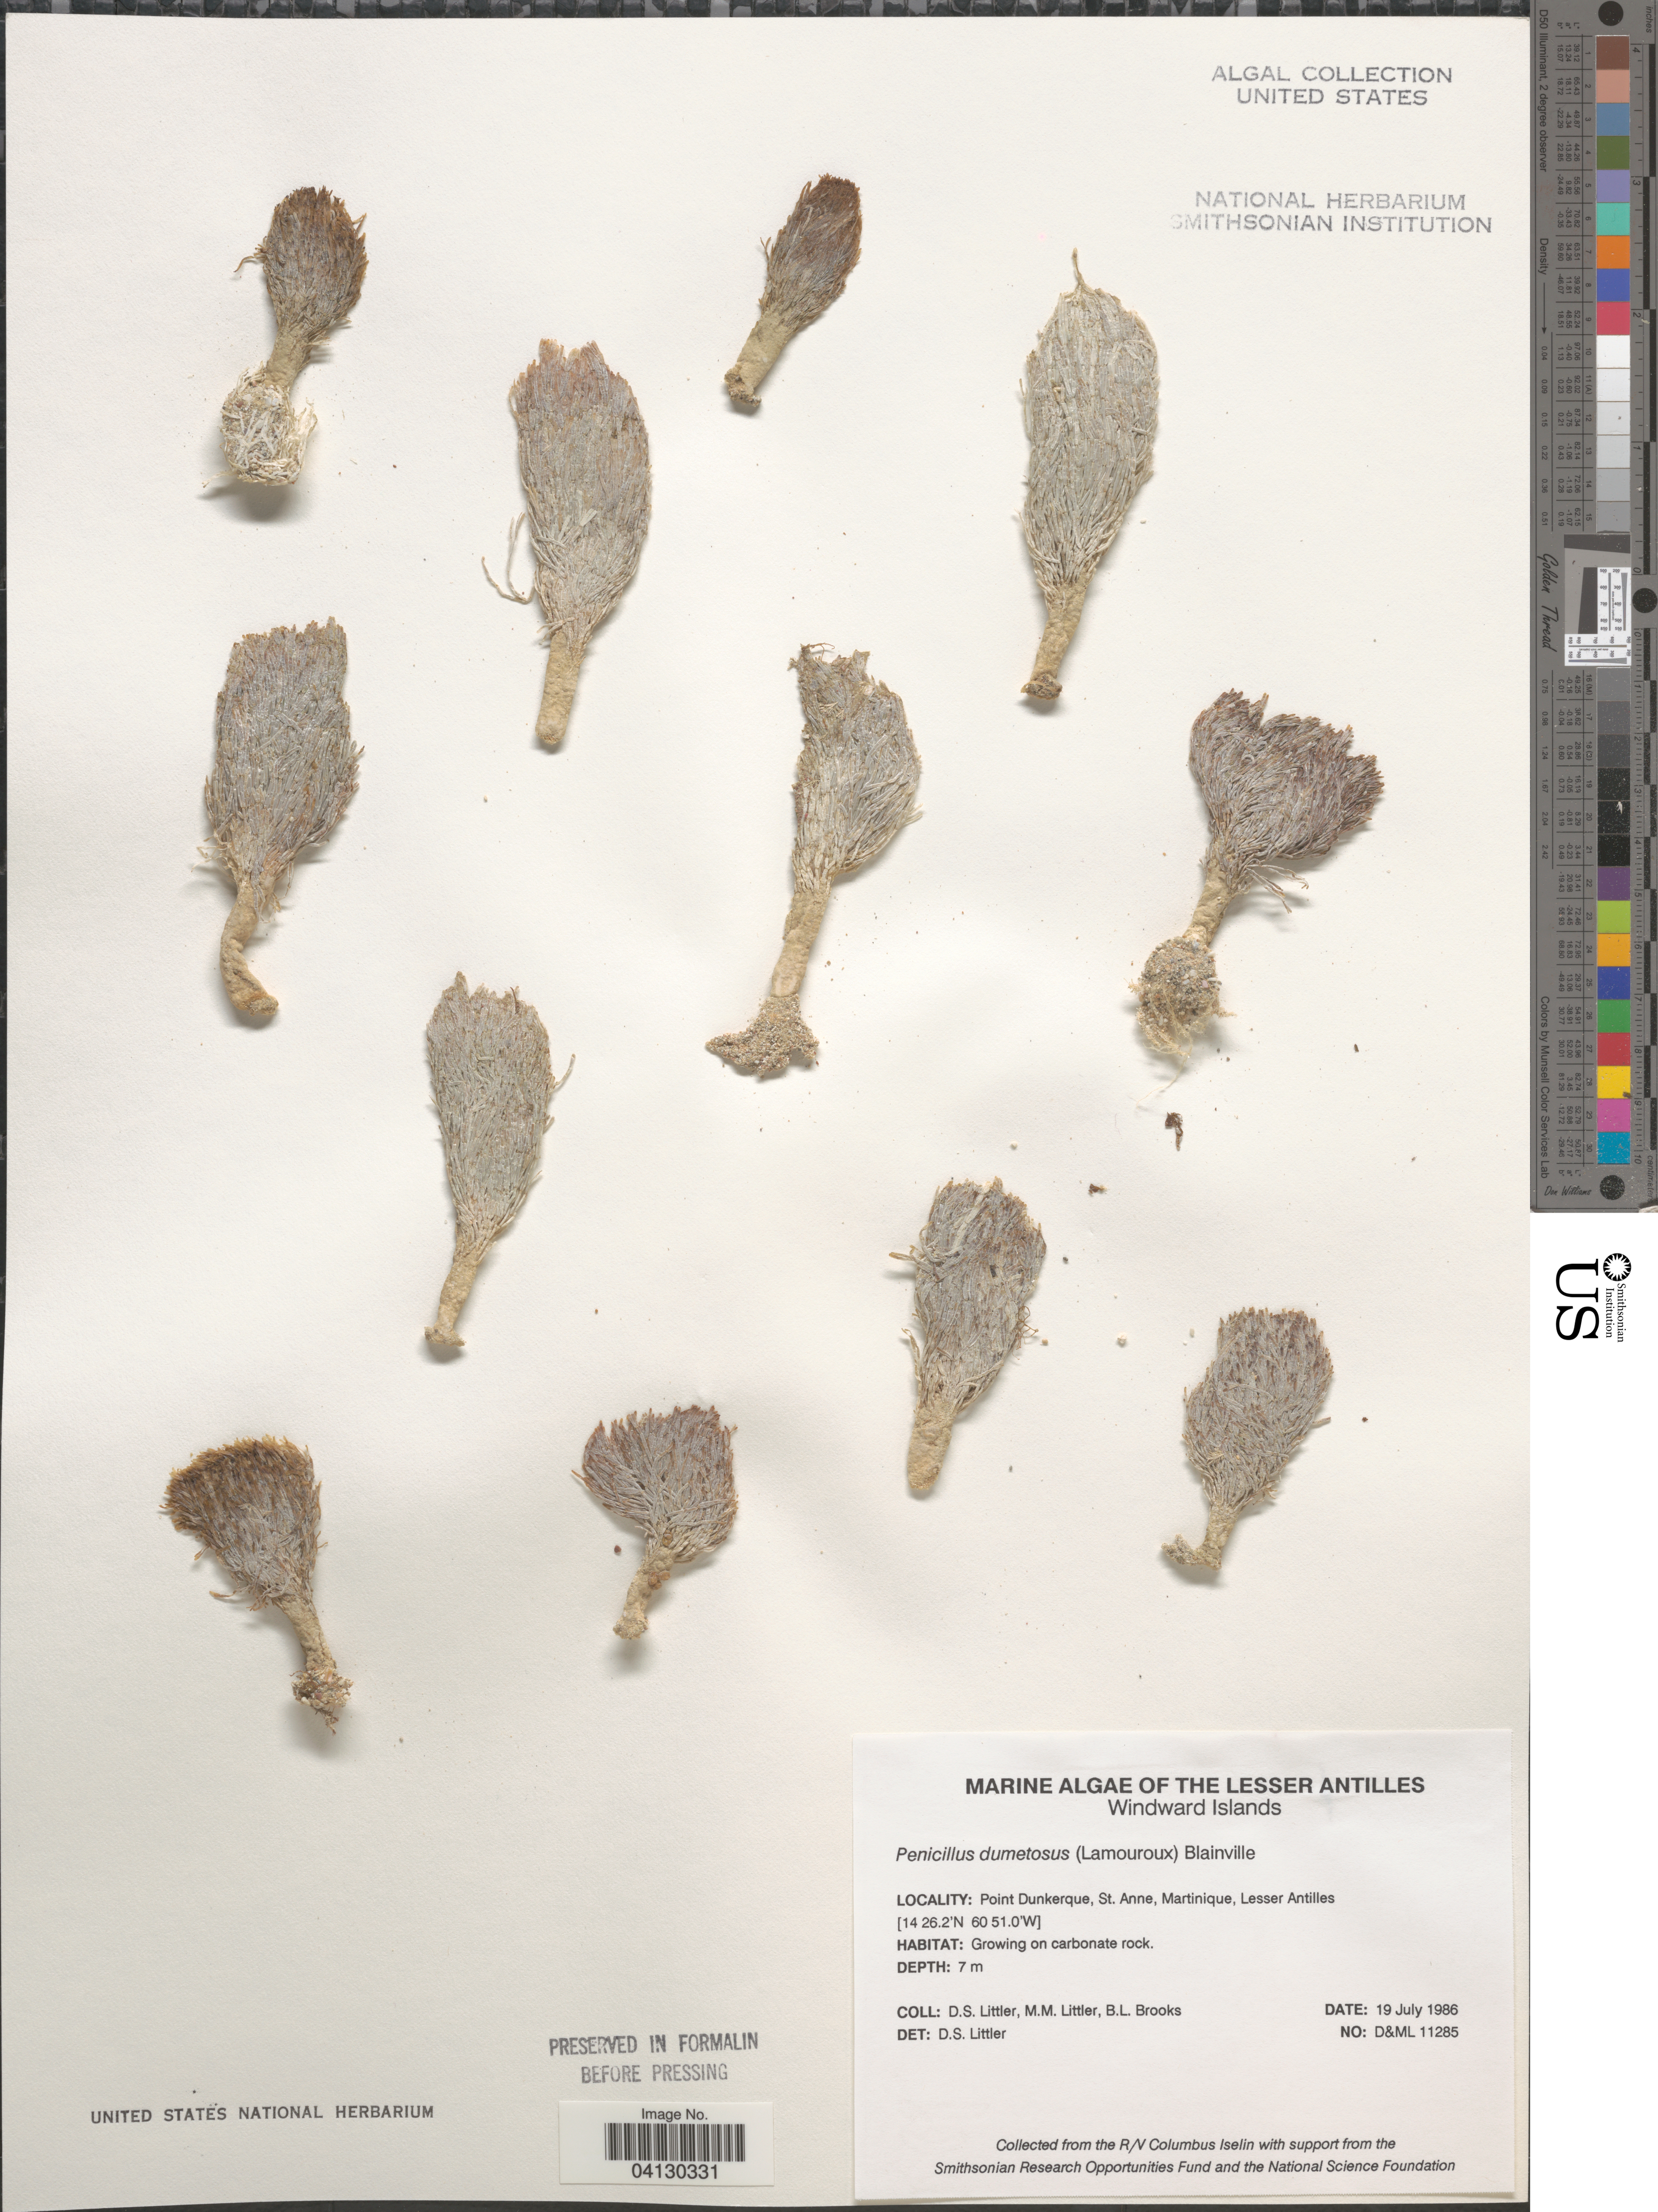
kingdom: Plantae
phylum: Chlorophyta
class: Ulvophyceae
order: Bryopsidales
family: Udoteaceae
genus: Penicillus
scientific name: Penicillus dumetosus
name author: (J.V.Lamouroux) Blainville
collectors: D. S. Littler & B. Brooks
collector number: D&ML11285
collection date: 1986-07-19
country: Martinique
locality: The Lesser Antilles. Windward Islands. Point Dunkerque, St. Anne.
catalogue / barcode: US 328952